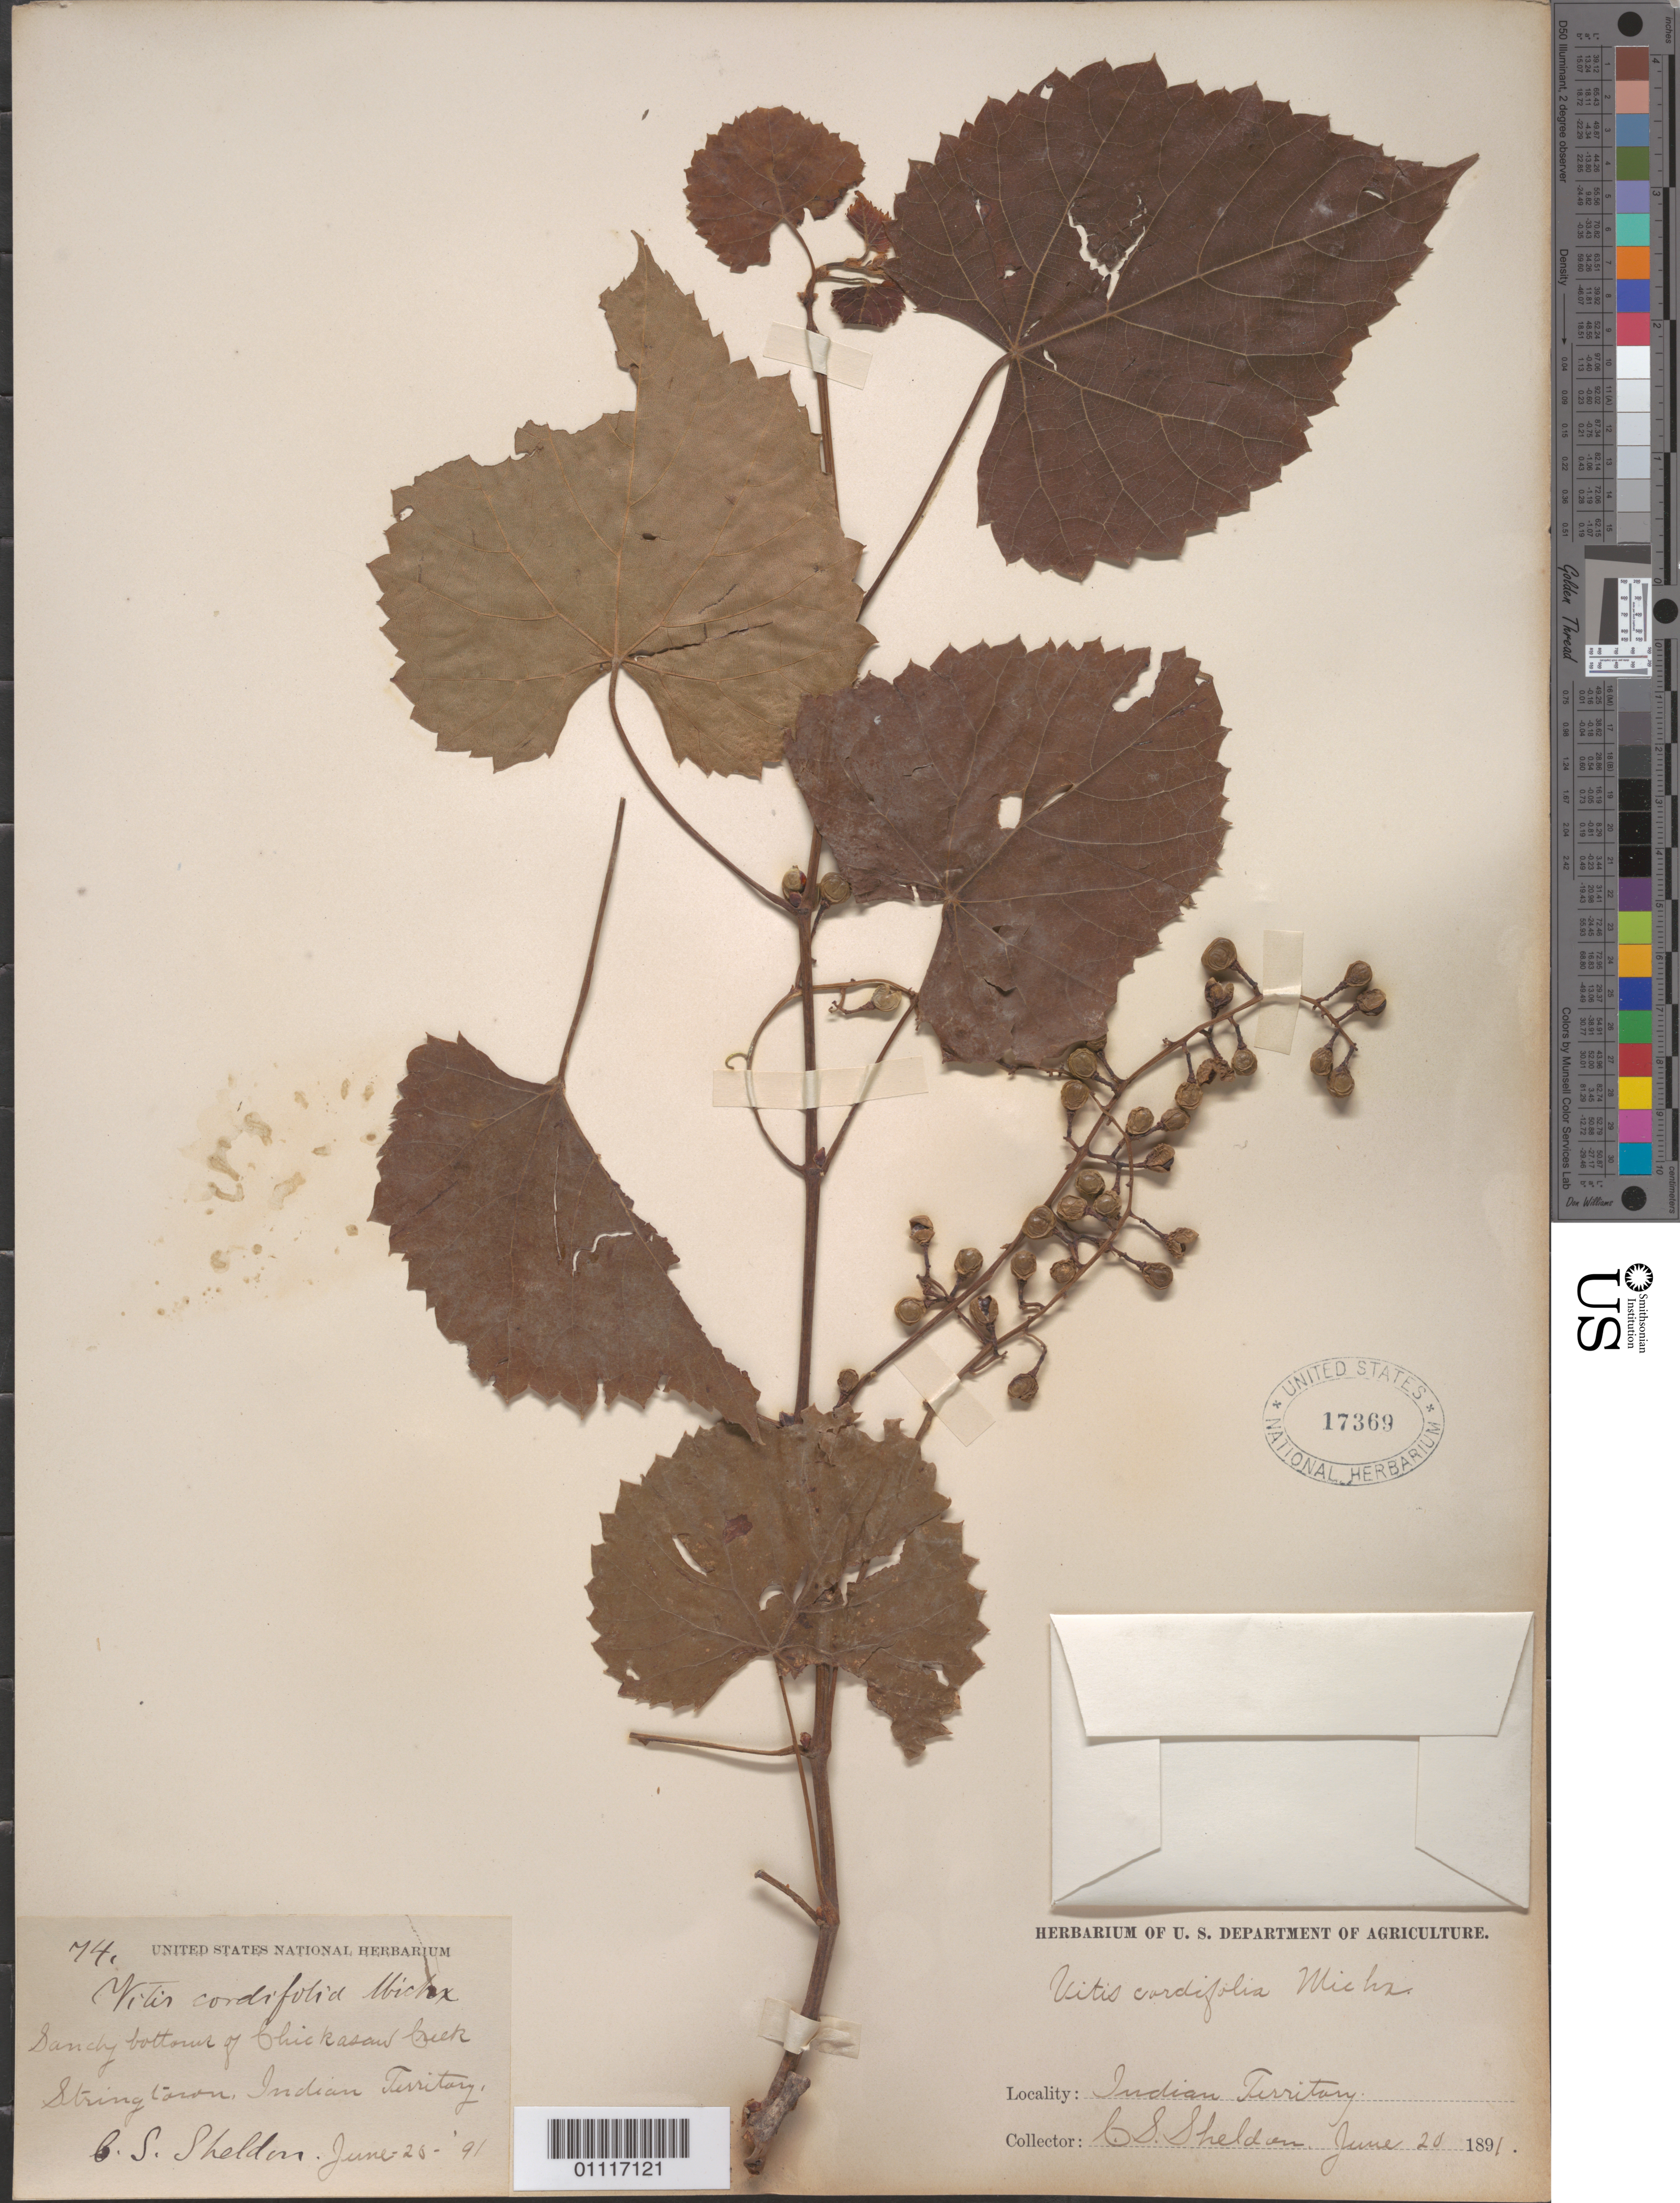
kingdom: Plantae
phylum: Tracheophyta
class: Magnoliopsida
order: Vitales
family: Vitaceae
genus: Vitis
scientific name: Vitis cordifolia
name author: Michx.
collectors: C. S. Sheldon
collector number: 74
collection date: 1891-06-20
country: United States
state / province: Oklahoma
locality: Sandy bottoms of Chickasaw Creek, Stringtown, Indian Territory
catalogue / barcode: US 17369